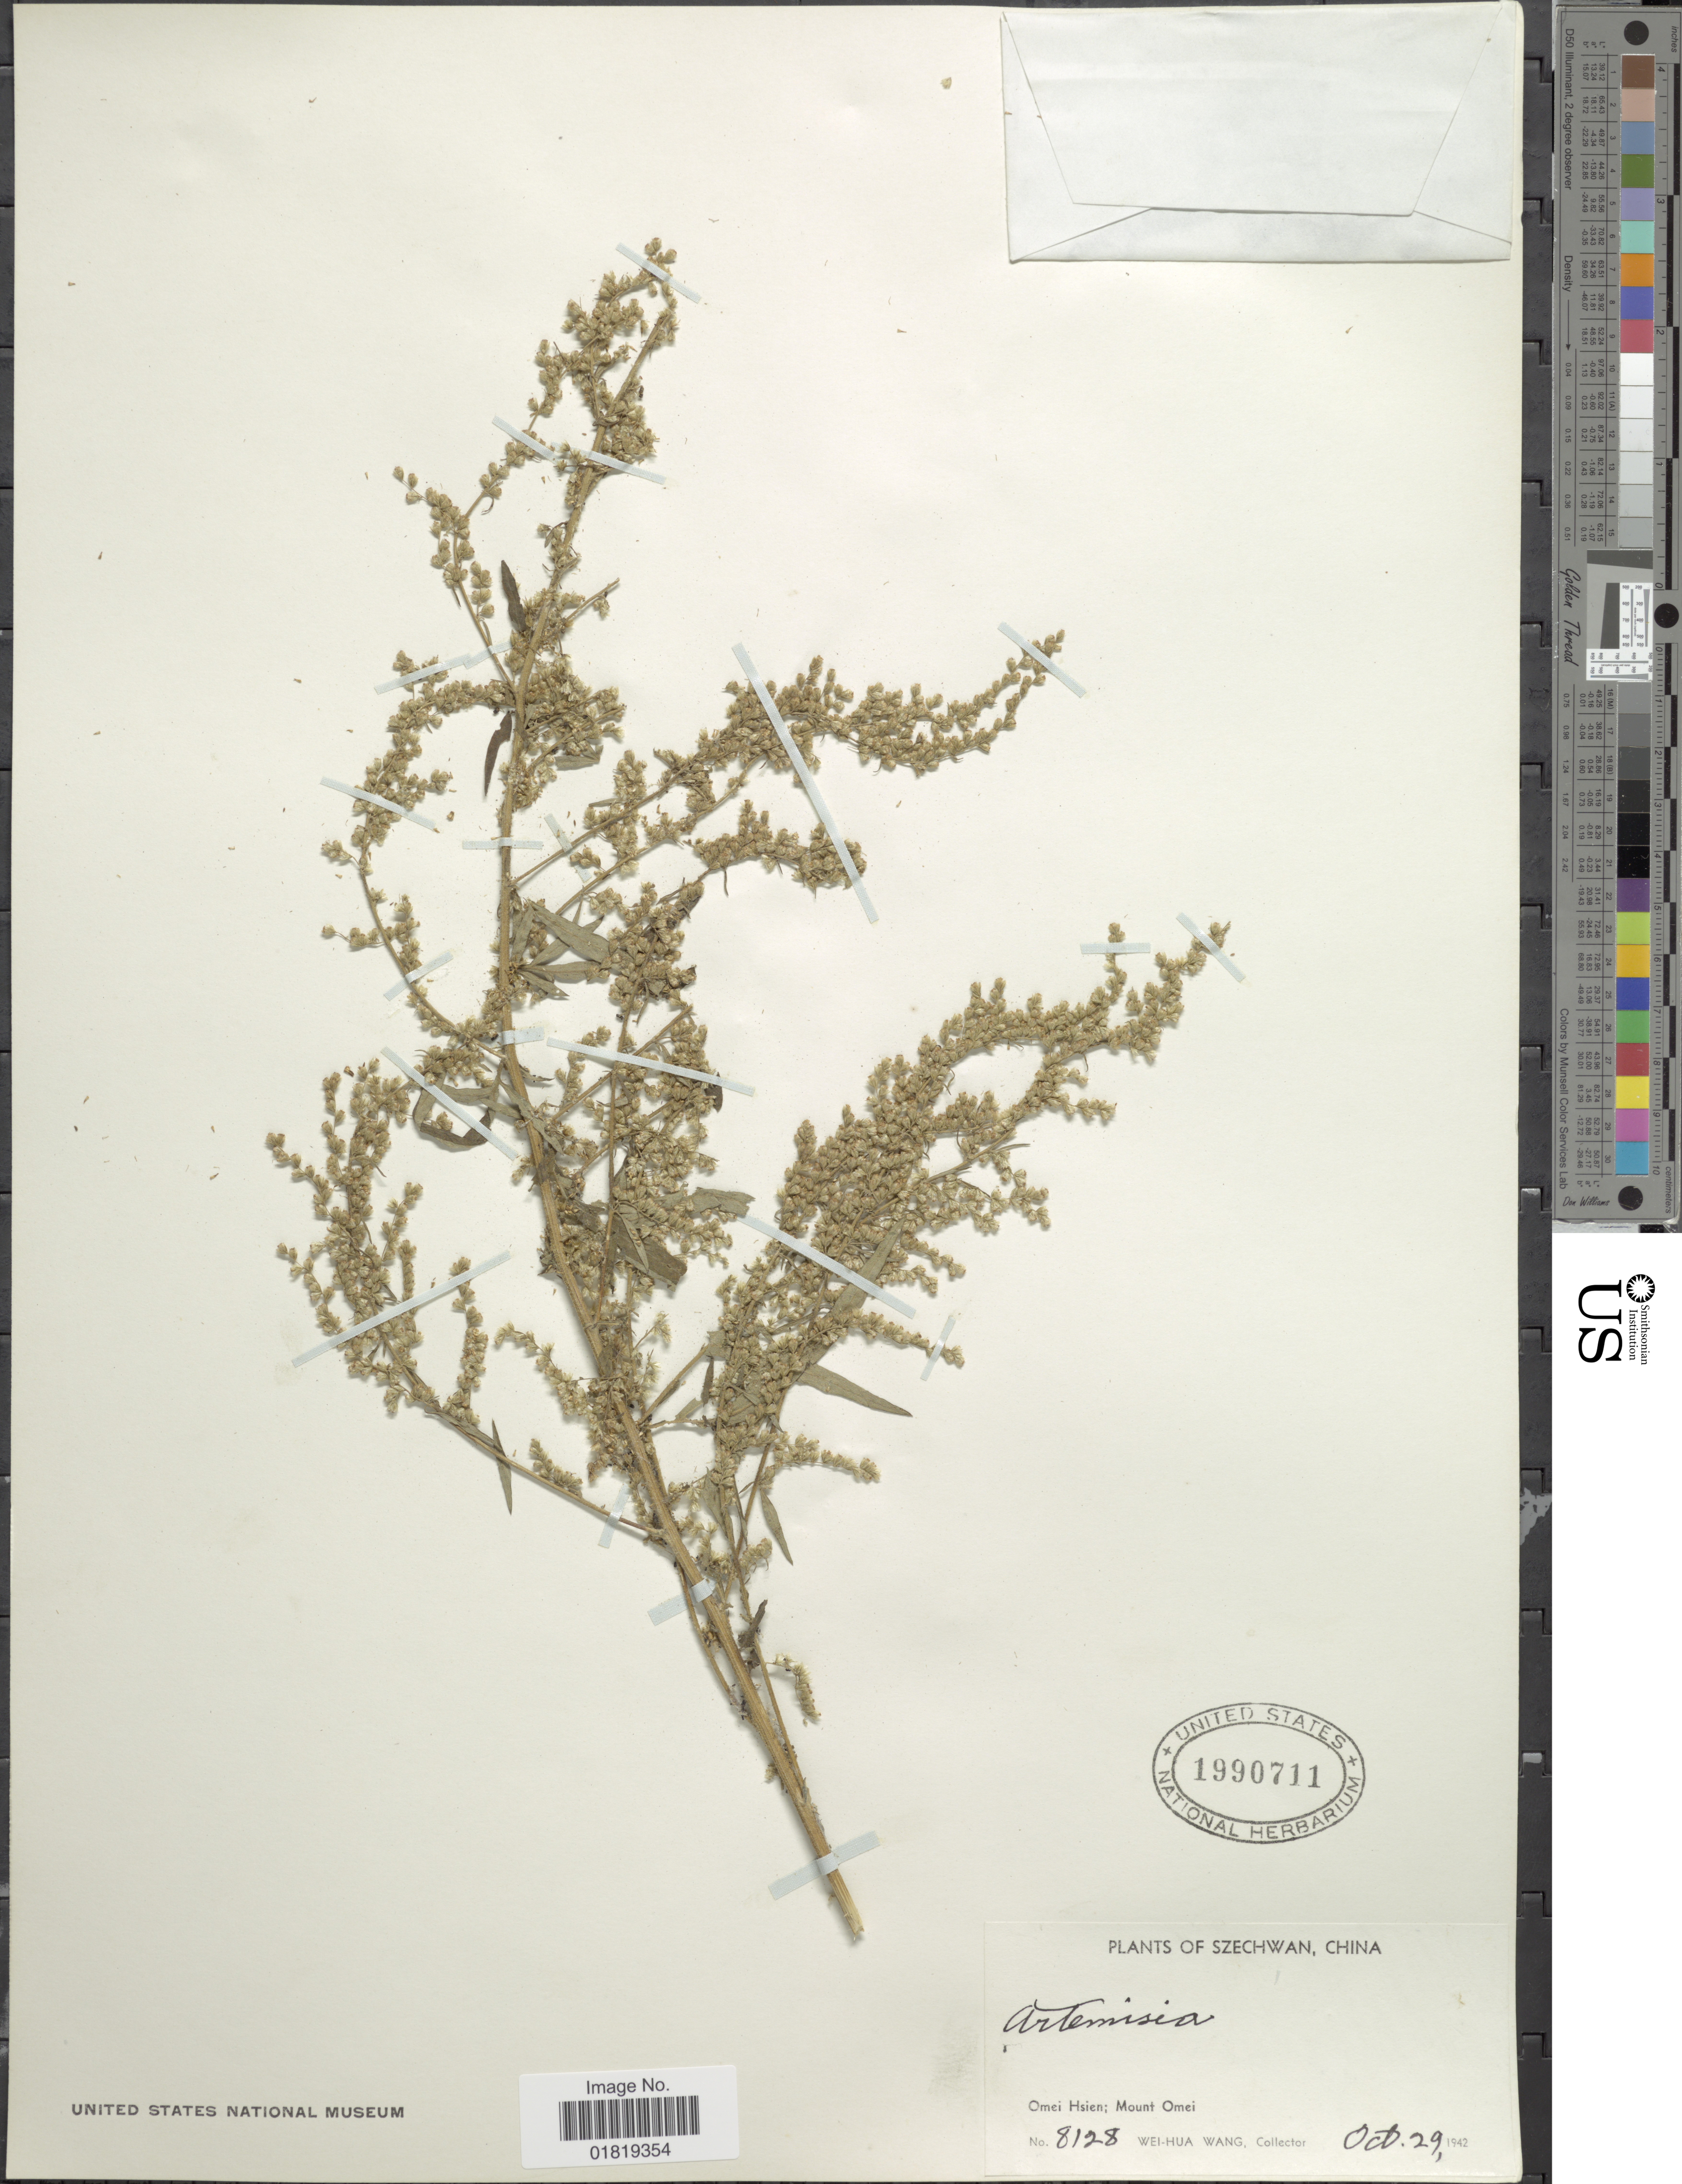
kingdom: Plantae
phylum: Tracheophyta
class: Magnoliopsida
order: Asterales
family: Asteraceae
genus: Artemisia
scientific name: Artemisia sp.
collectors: W. Wang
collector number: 8128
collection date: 1942-10-29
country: China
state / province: Sichuan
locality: Szechwan, Omei Hsien; Mount Omei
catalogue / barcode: US 1990711